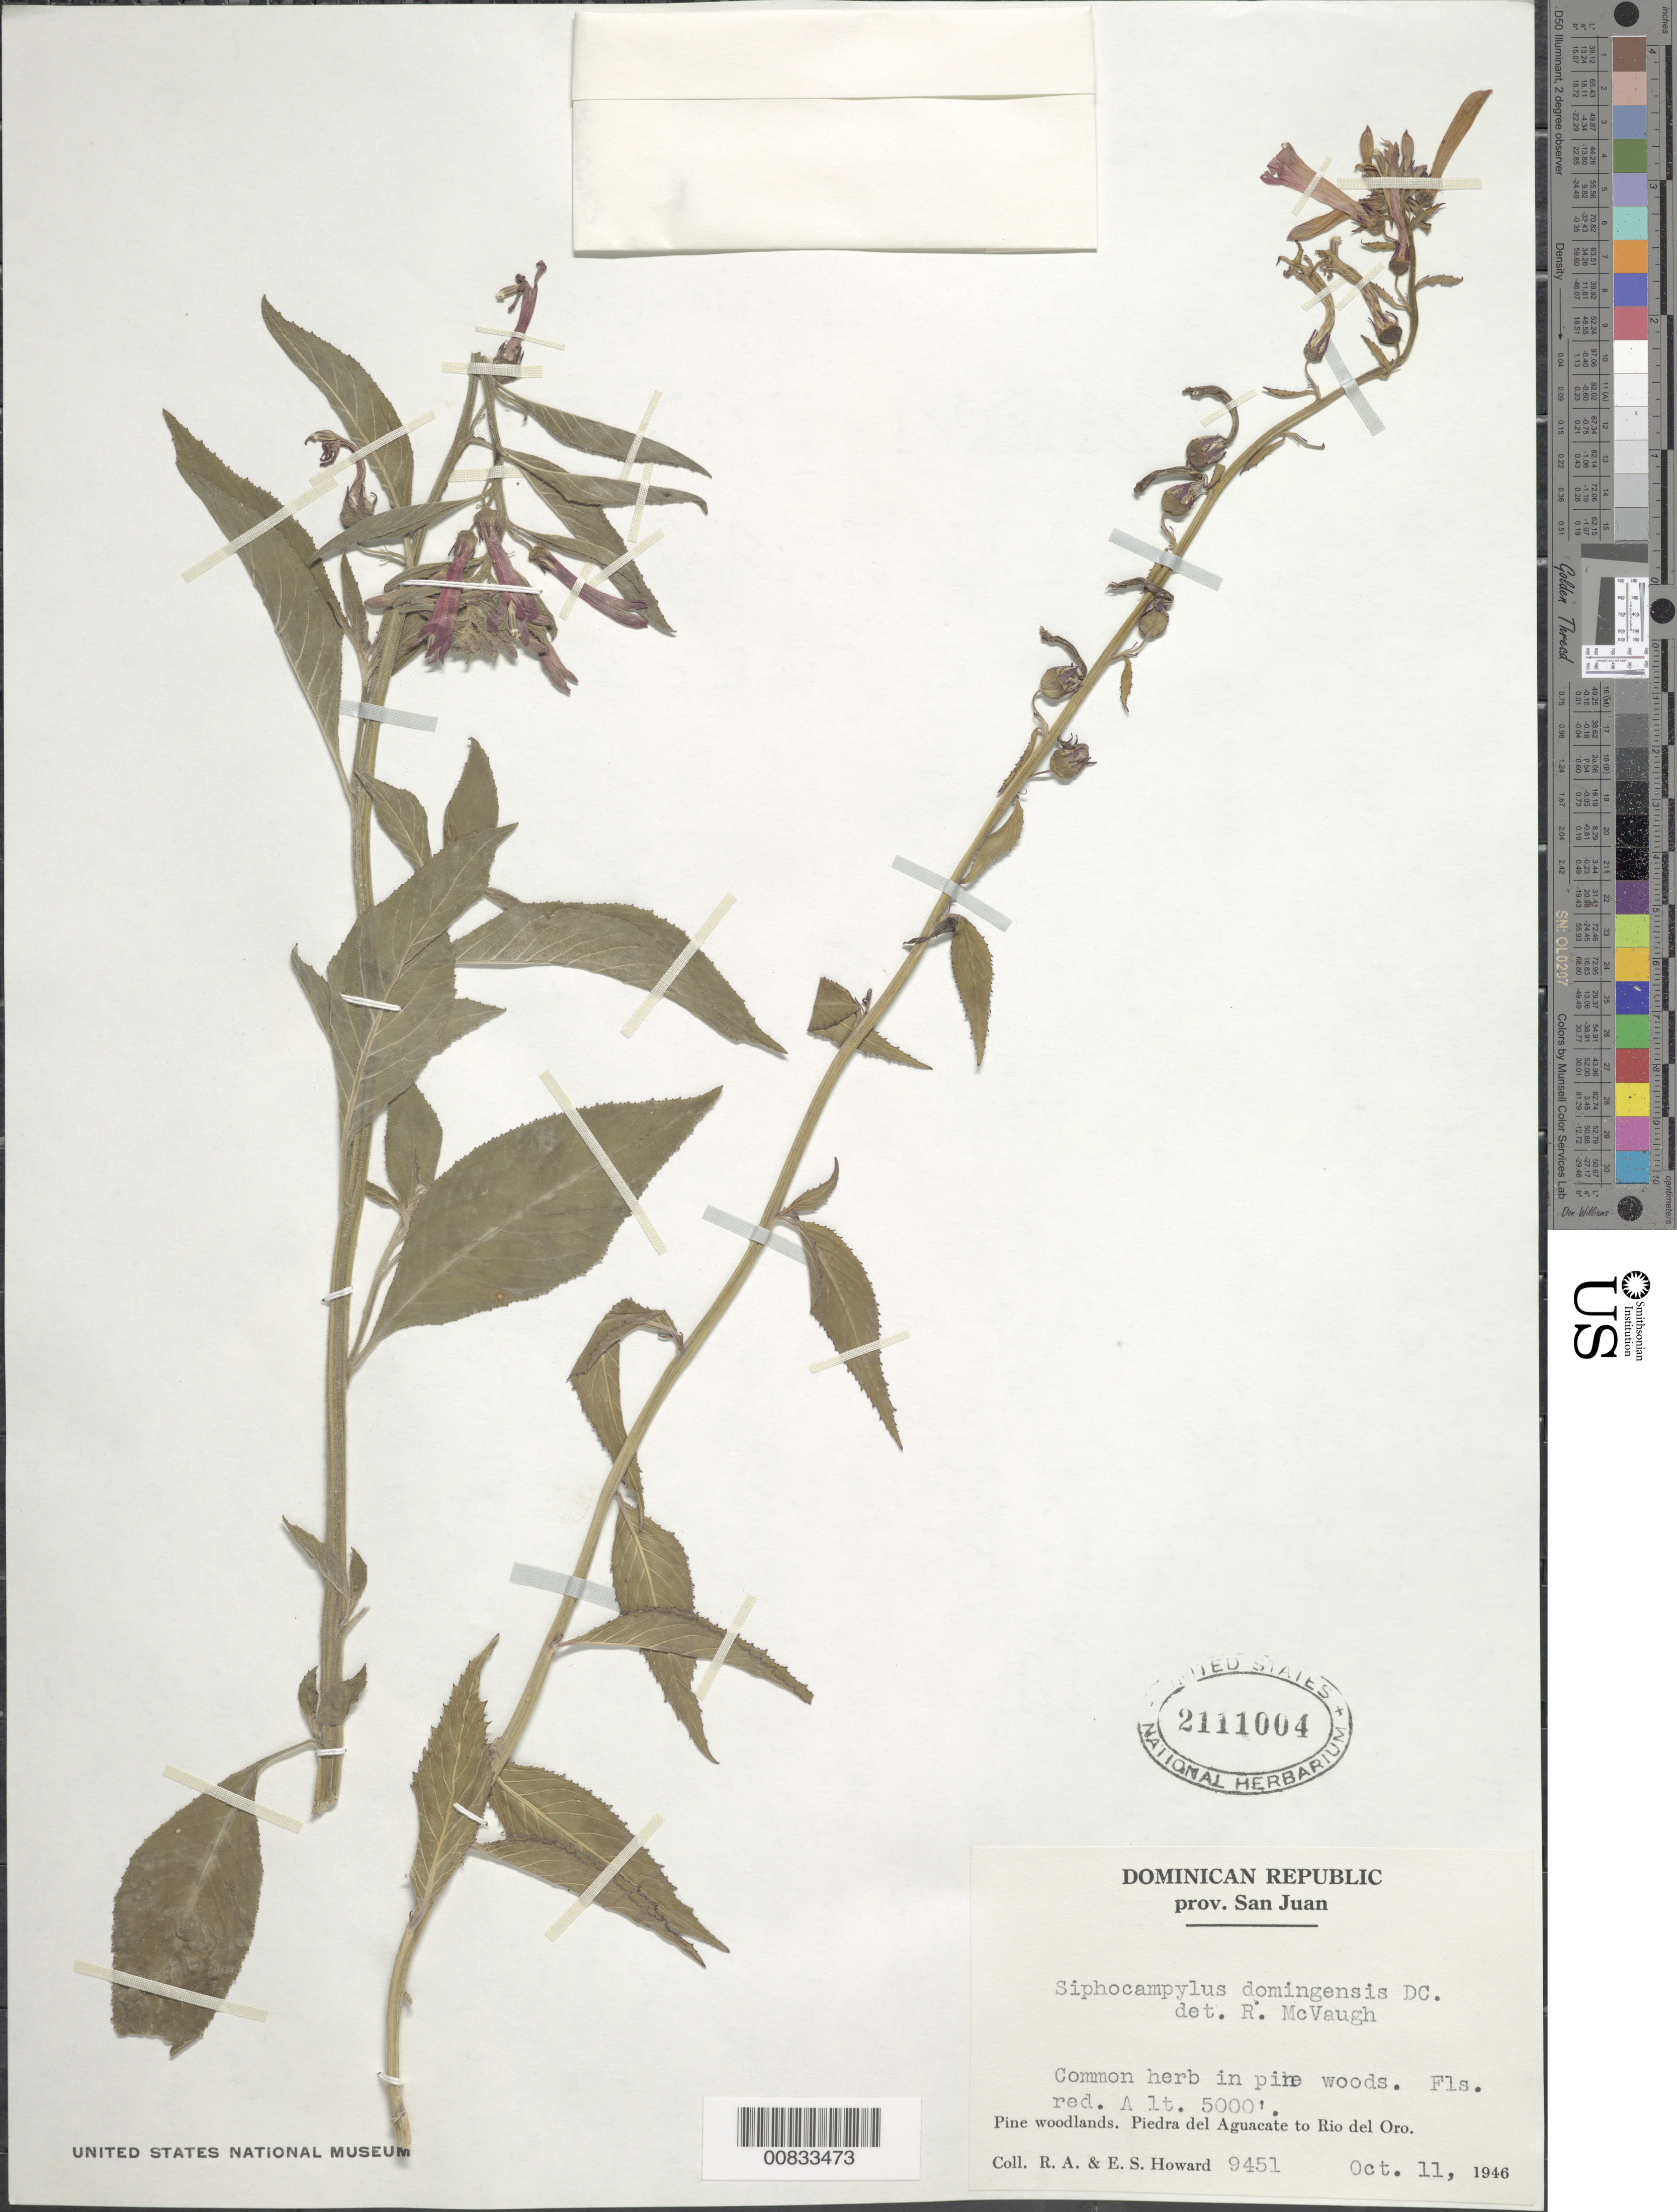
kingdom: Plantae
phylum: Tracheophyta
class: Magnoliopsida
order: Asterales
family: Campanulaceae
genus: Siphocampylus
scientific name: Siphocampylus domingensis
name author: A. DC.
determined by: McVaugh, R.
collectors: R. A. Howard & E. S. Howard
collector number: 9451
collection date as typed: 11 Oct 1946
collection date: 1946-10-11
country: Dominican Republic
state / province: San Juan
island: Hispaniola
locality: Piedra del Aguacate to Rio del Oro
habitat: Pine woodlands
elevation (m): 1524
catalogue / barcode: US 2111004